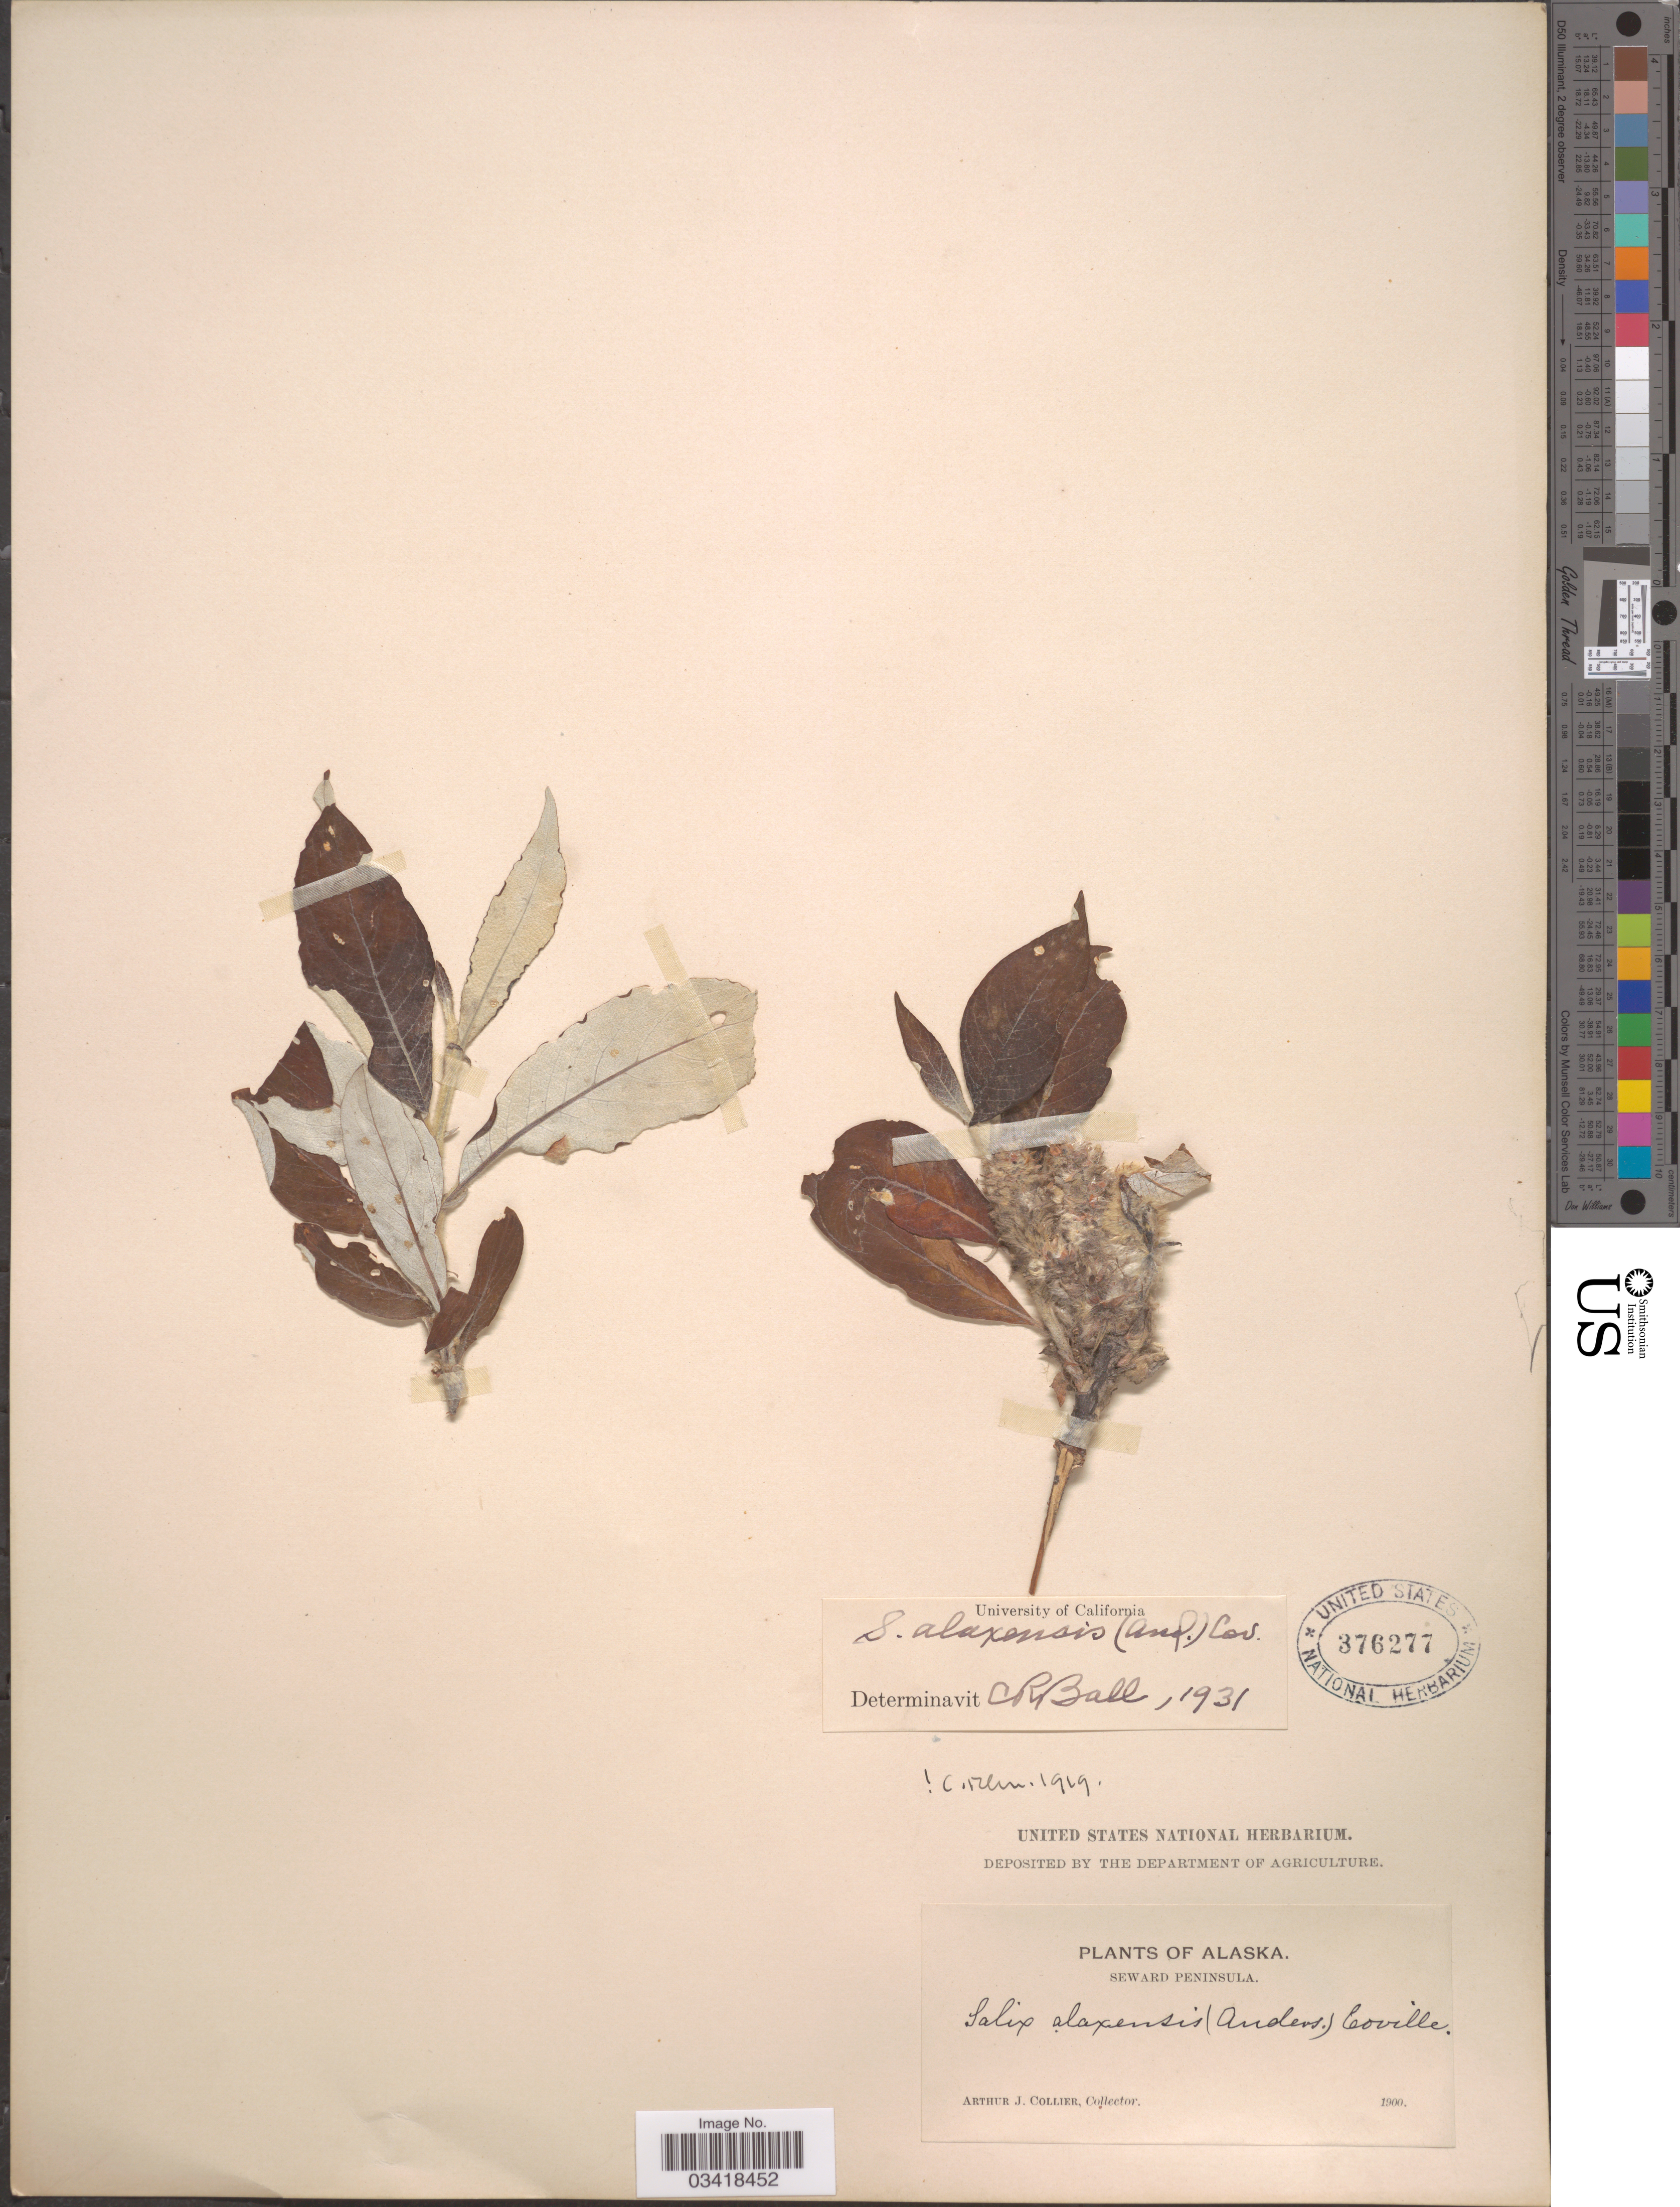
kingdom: Plantae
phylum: Tracheophyta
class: Magnoliopsida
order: Malpighiales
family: Salicaceae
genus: Salix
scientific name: Salix alaxensis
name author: (Andersson) Coville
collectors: A. Collier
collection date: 1900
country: United States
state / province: Alaska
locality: Seward Peninsula.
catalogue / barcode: US 376277